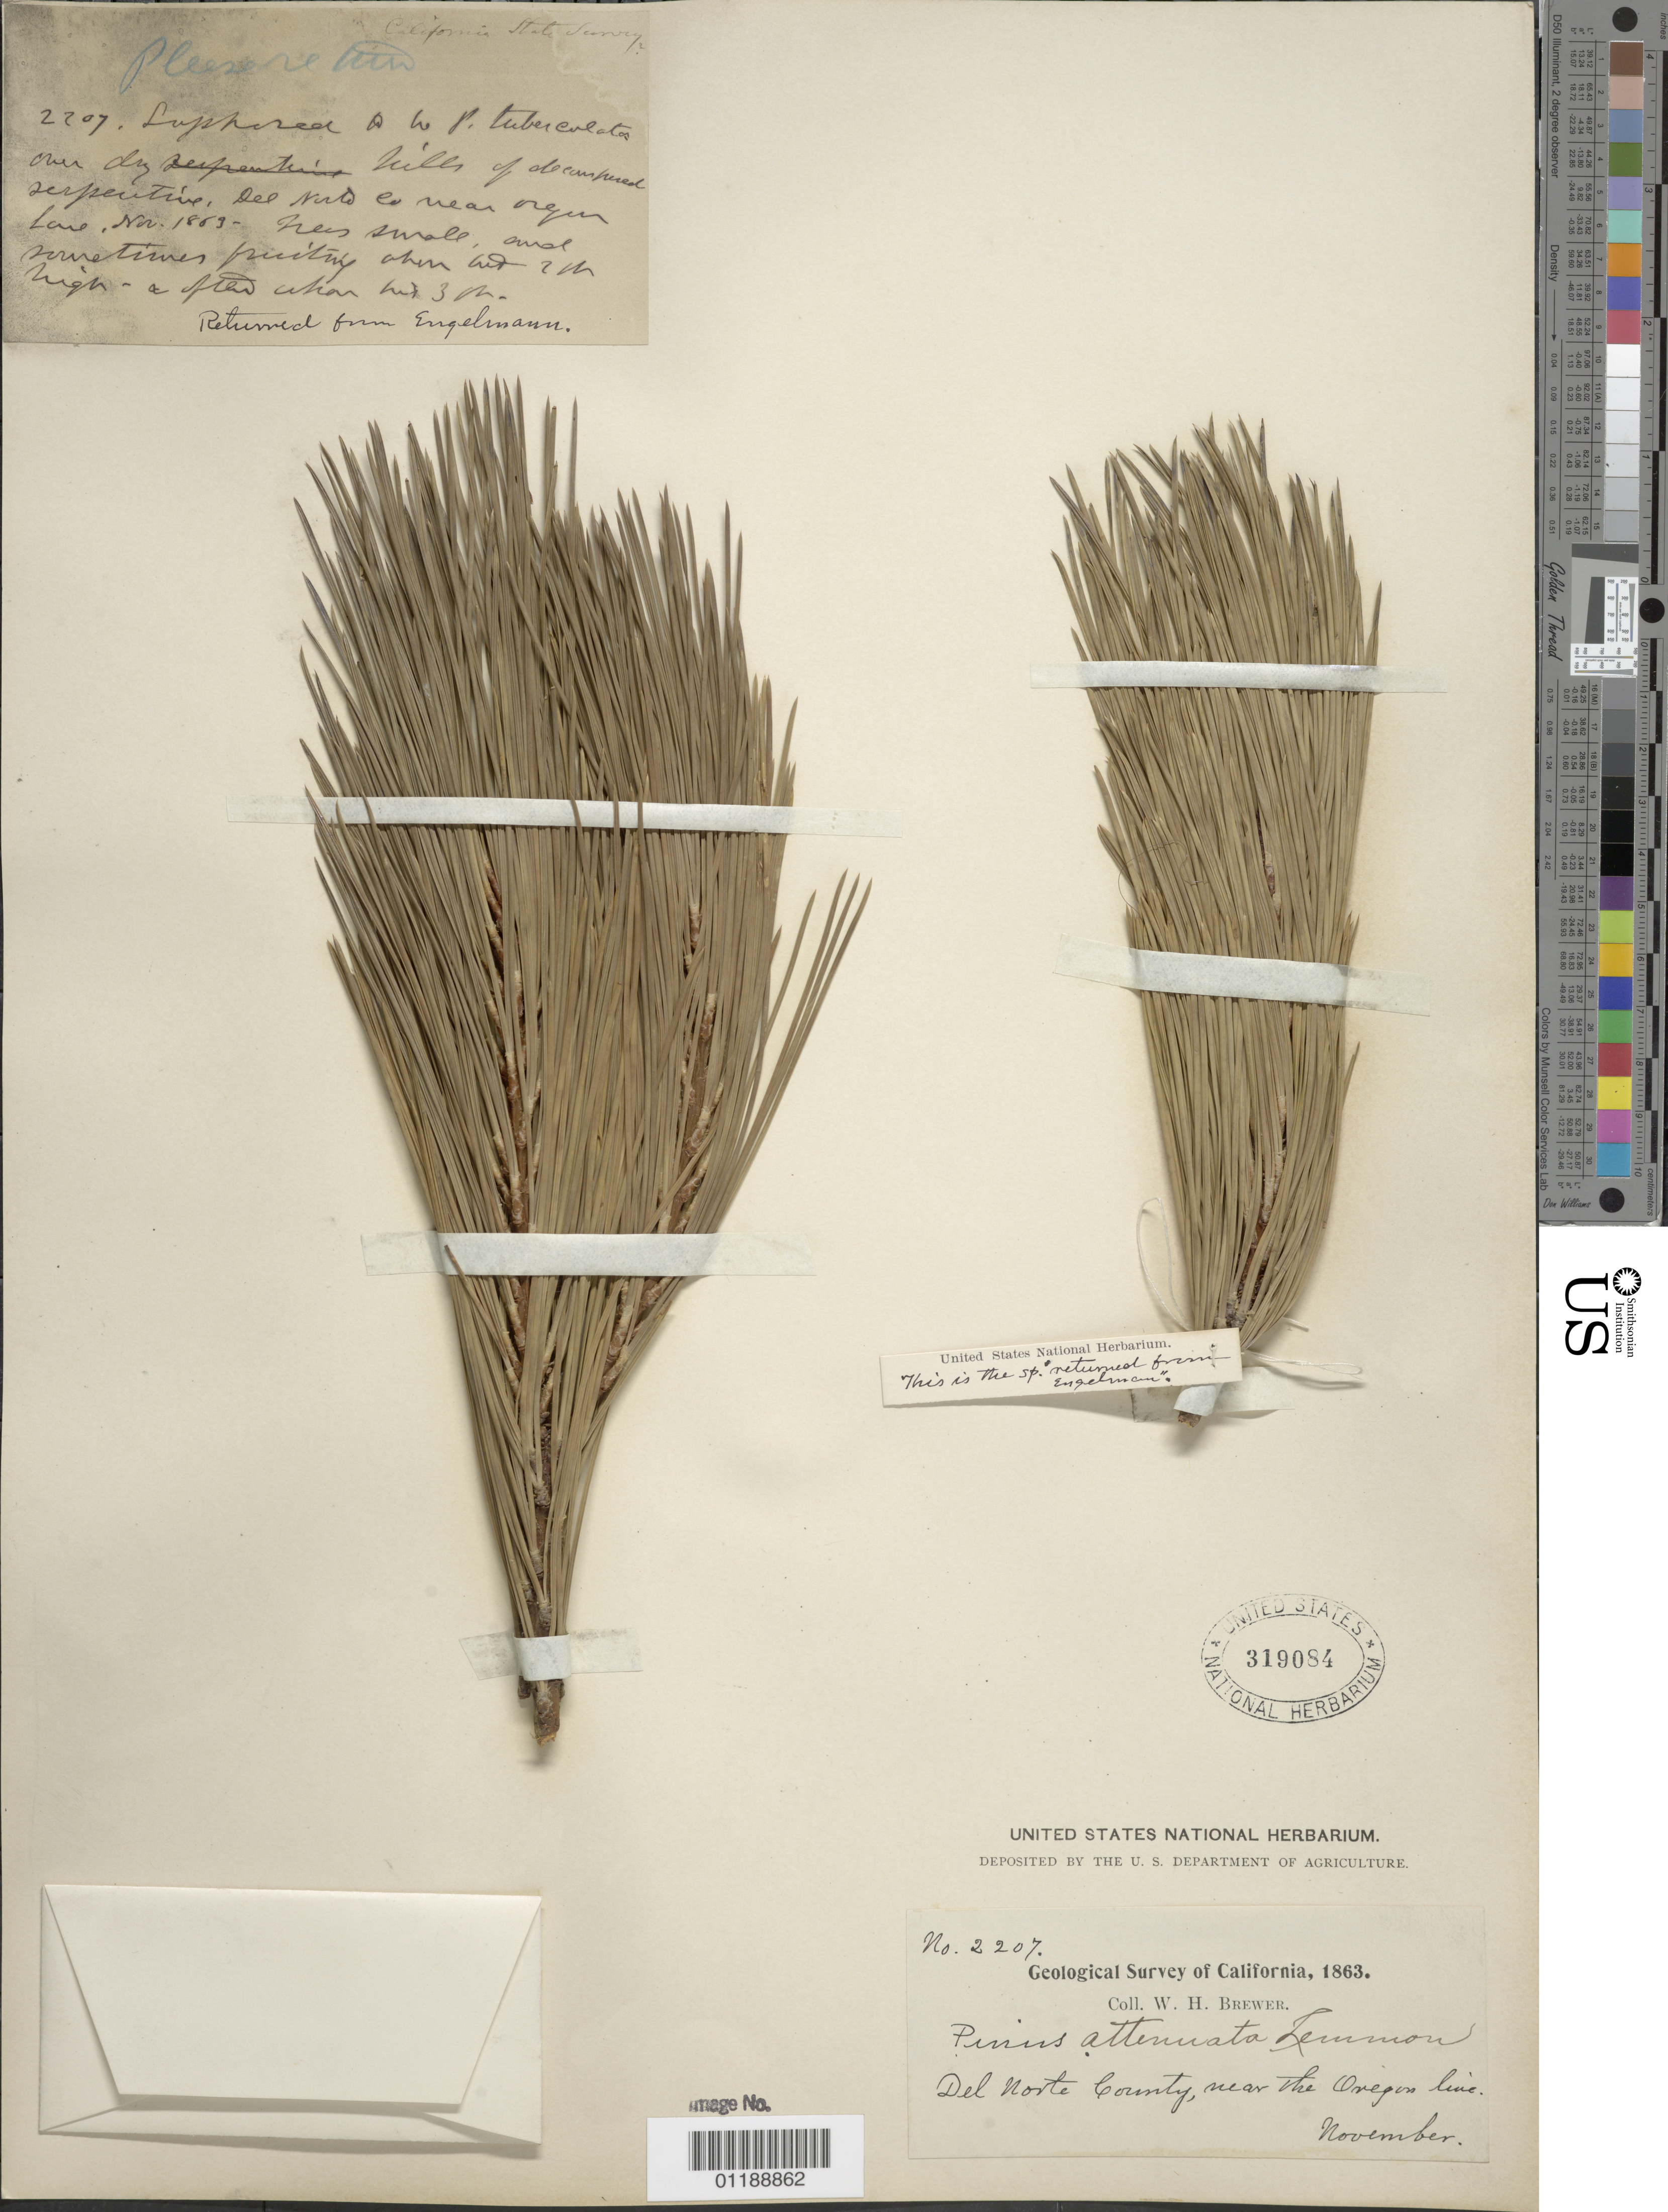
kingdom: Plantae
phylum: Tracheophyta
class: Pinopsida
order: Pinales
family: Pinaceae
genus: Pinus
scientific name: Pinus attenuata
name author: Lemmon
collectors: W. H. Brewer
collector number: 2207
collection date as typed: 1863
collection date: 1863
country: United States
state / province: California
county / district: Del Norte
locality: Near the Oregon Line.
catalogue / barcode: US 319084